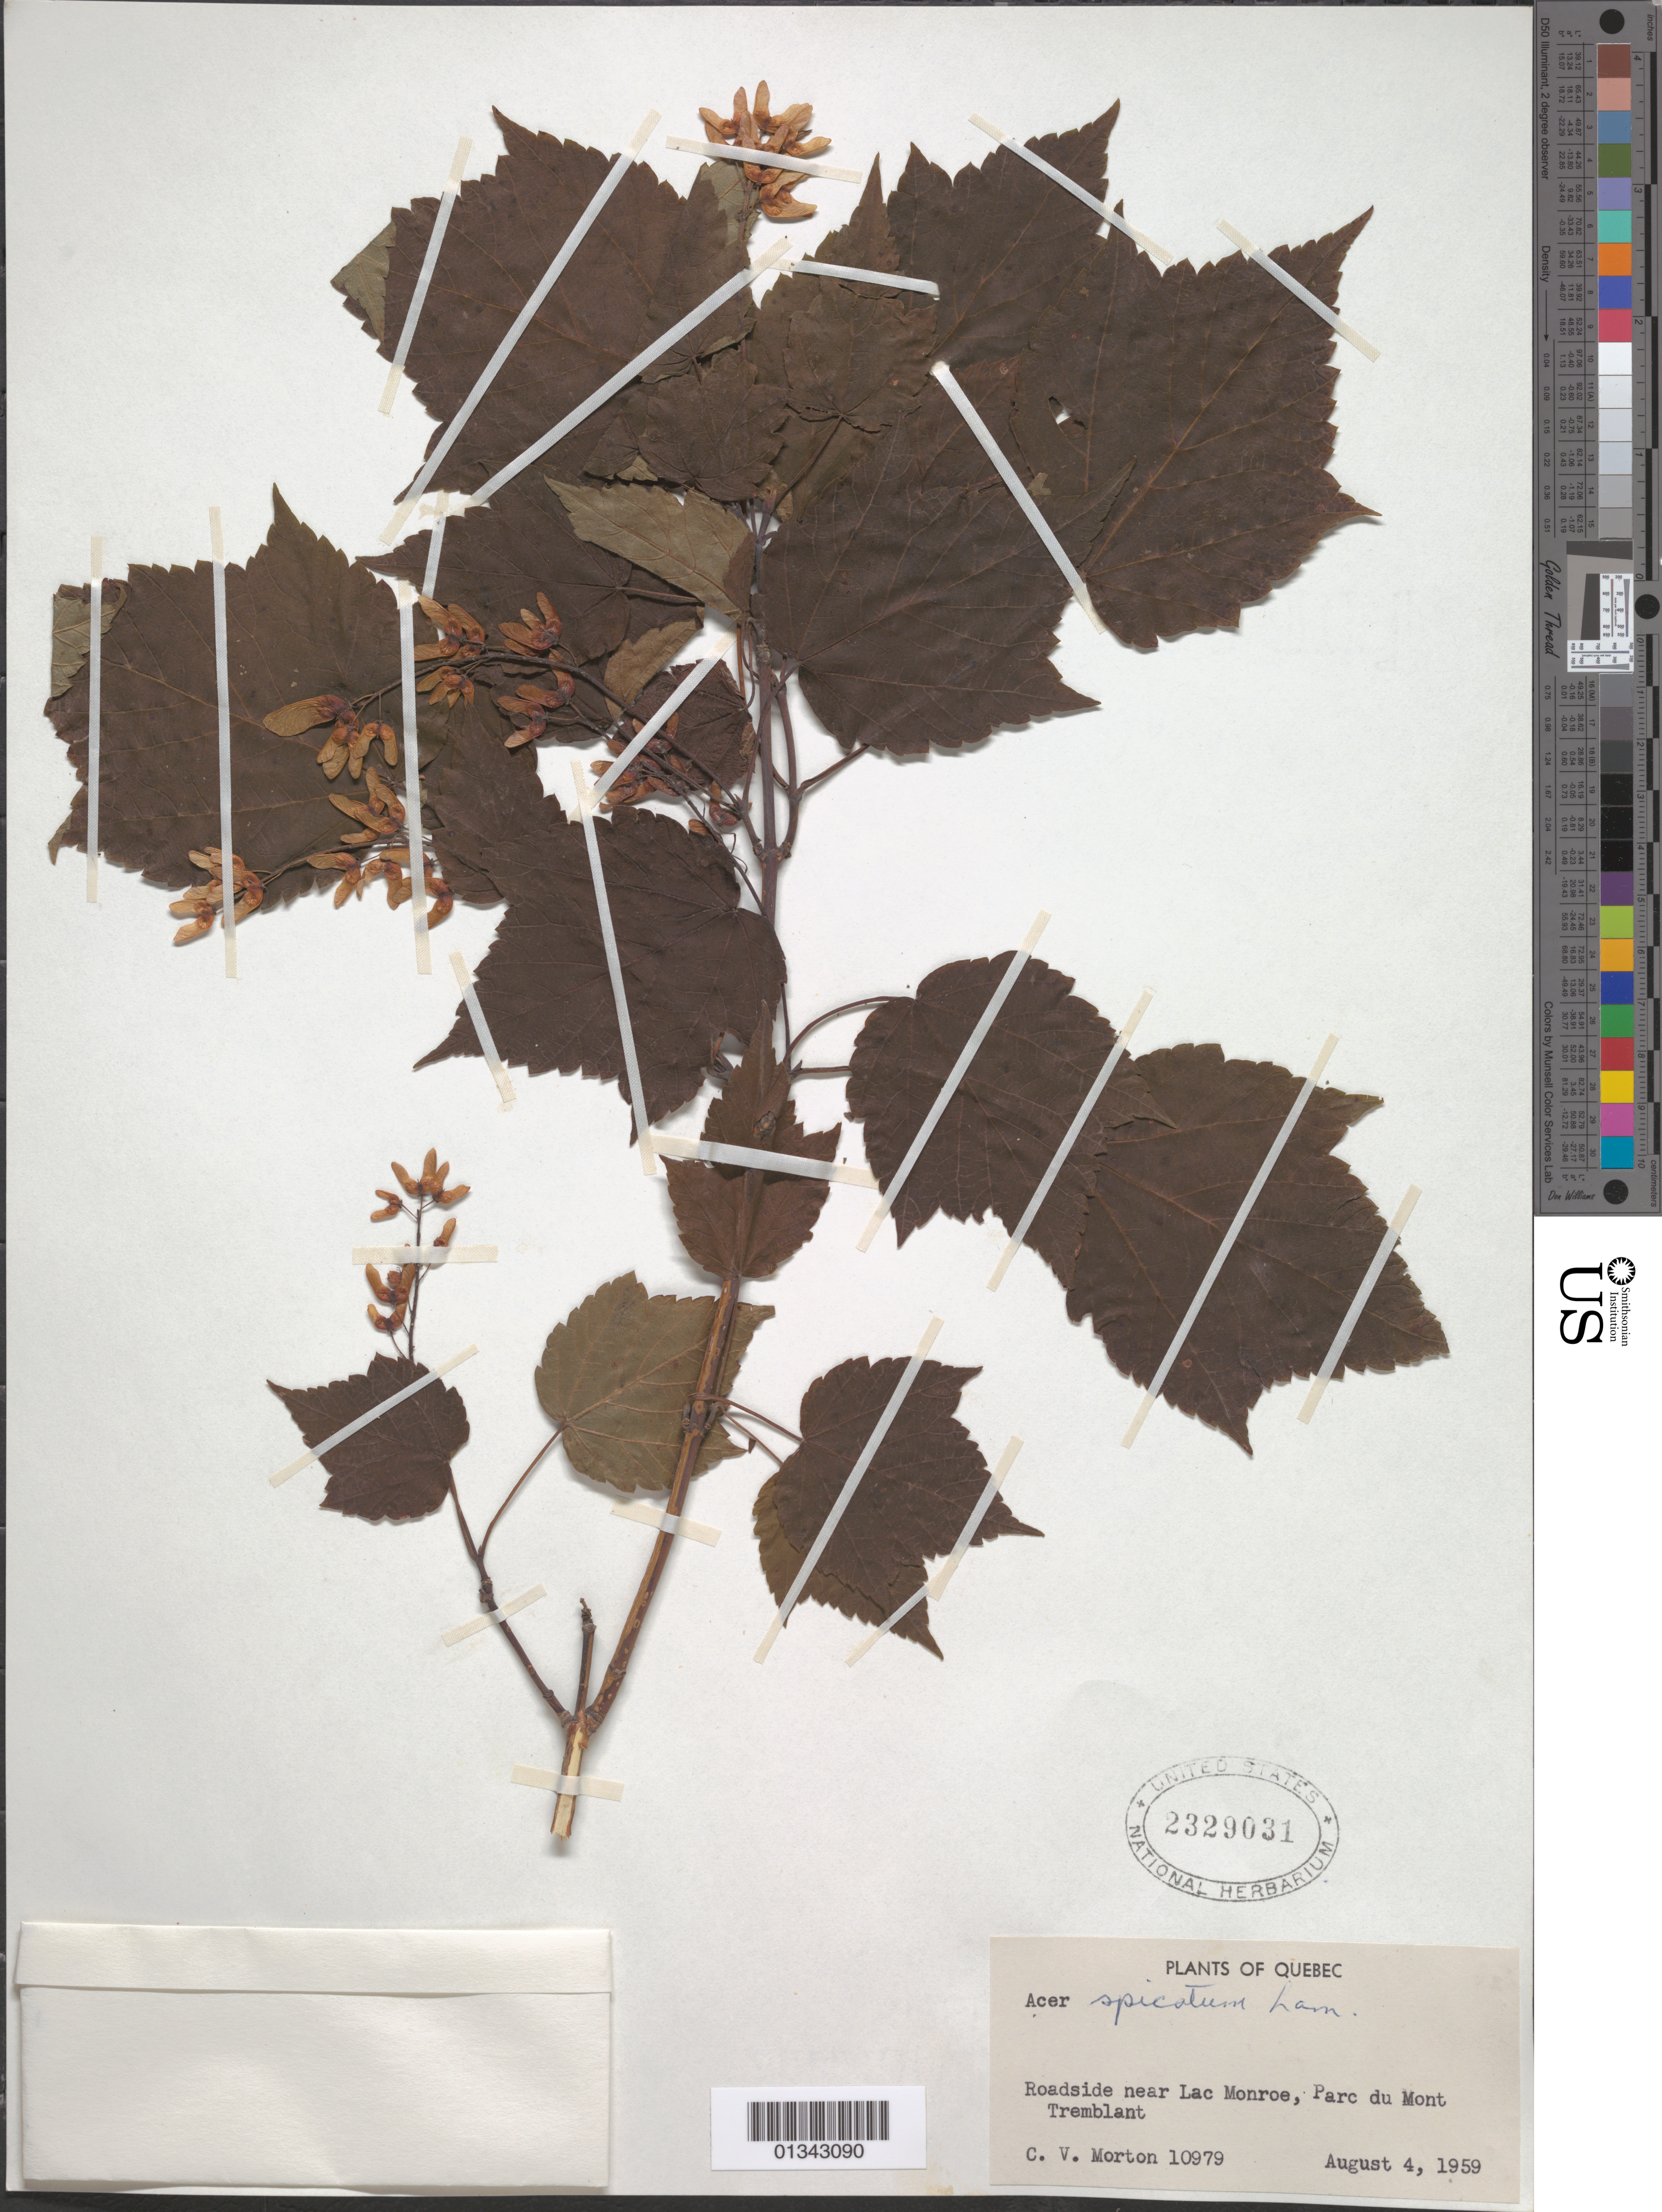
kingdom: Plantae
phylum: Tracheophyta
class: Magnoliopsida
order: Sapindales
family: Sapindaceae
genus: Acer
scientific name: Acer spicatum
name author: Lam.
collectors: C. V. Morton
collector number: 10979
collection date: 1959-08-04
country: Canada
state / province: Quebec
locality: Lac Monroe, Parc du Mont Tremblant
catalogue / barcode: US 2329031